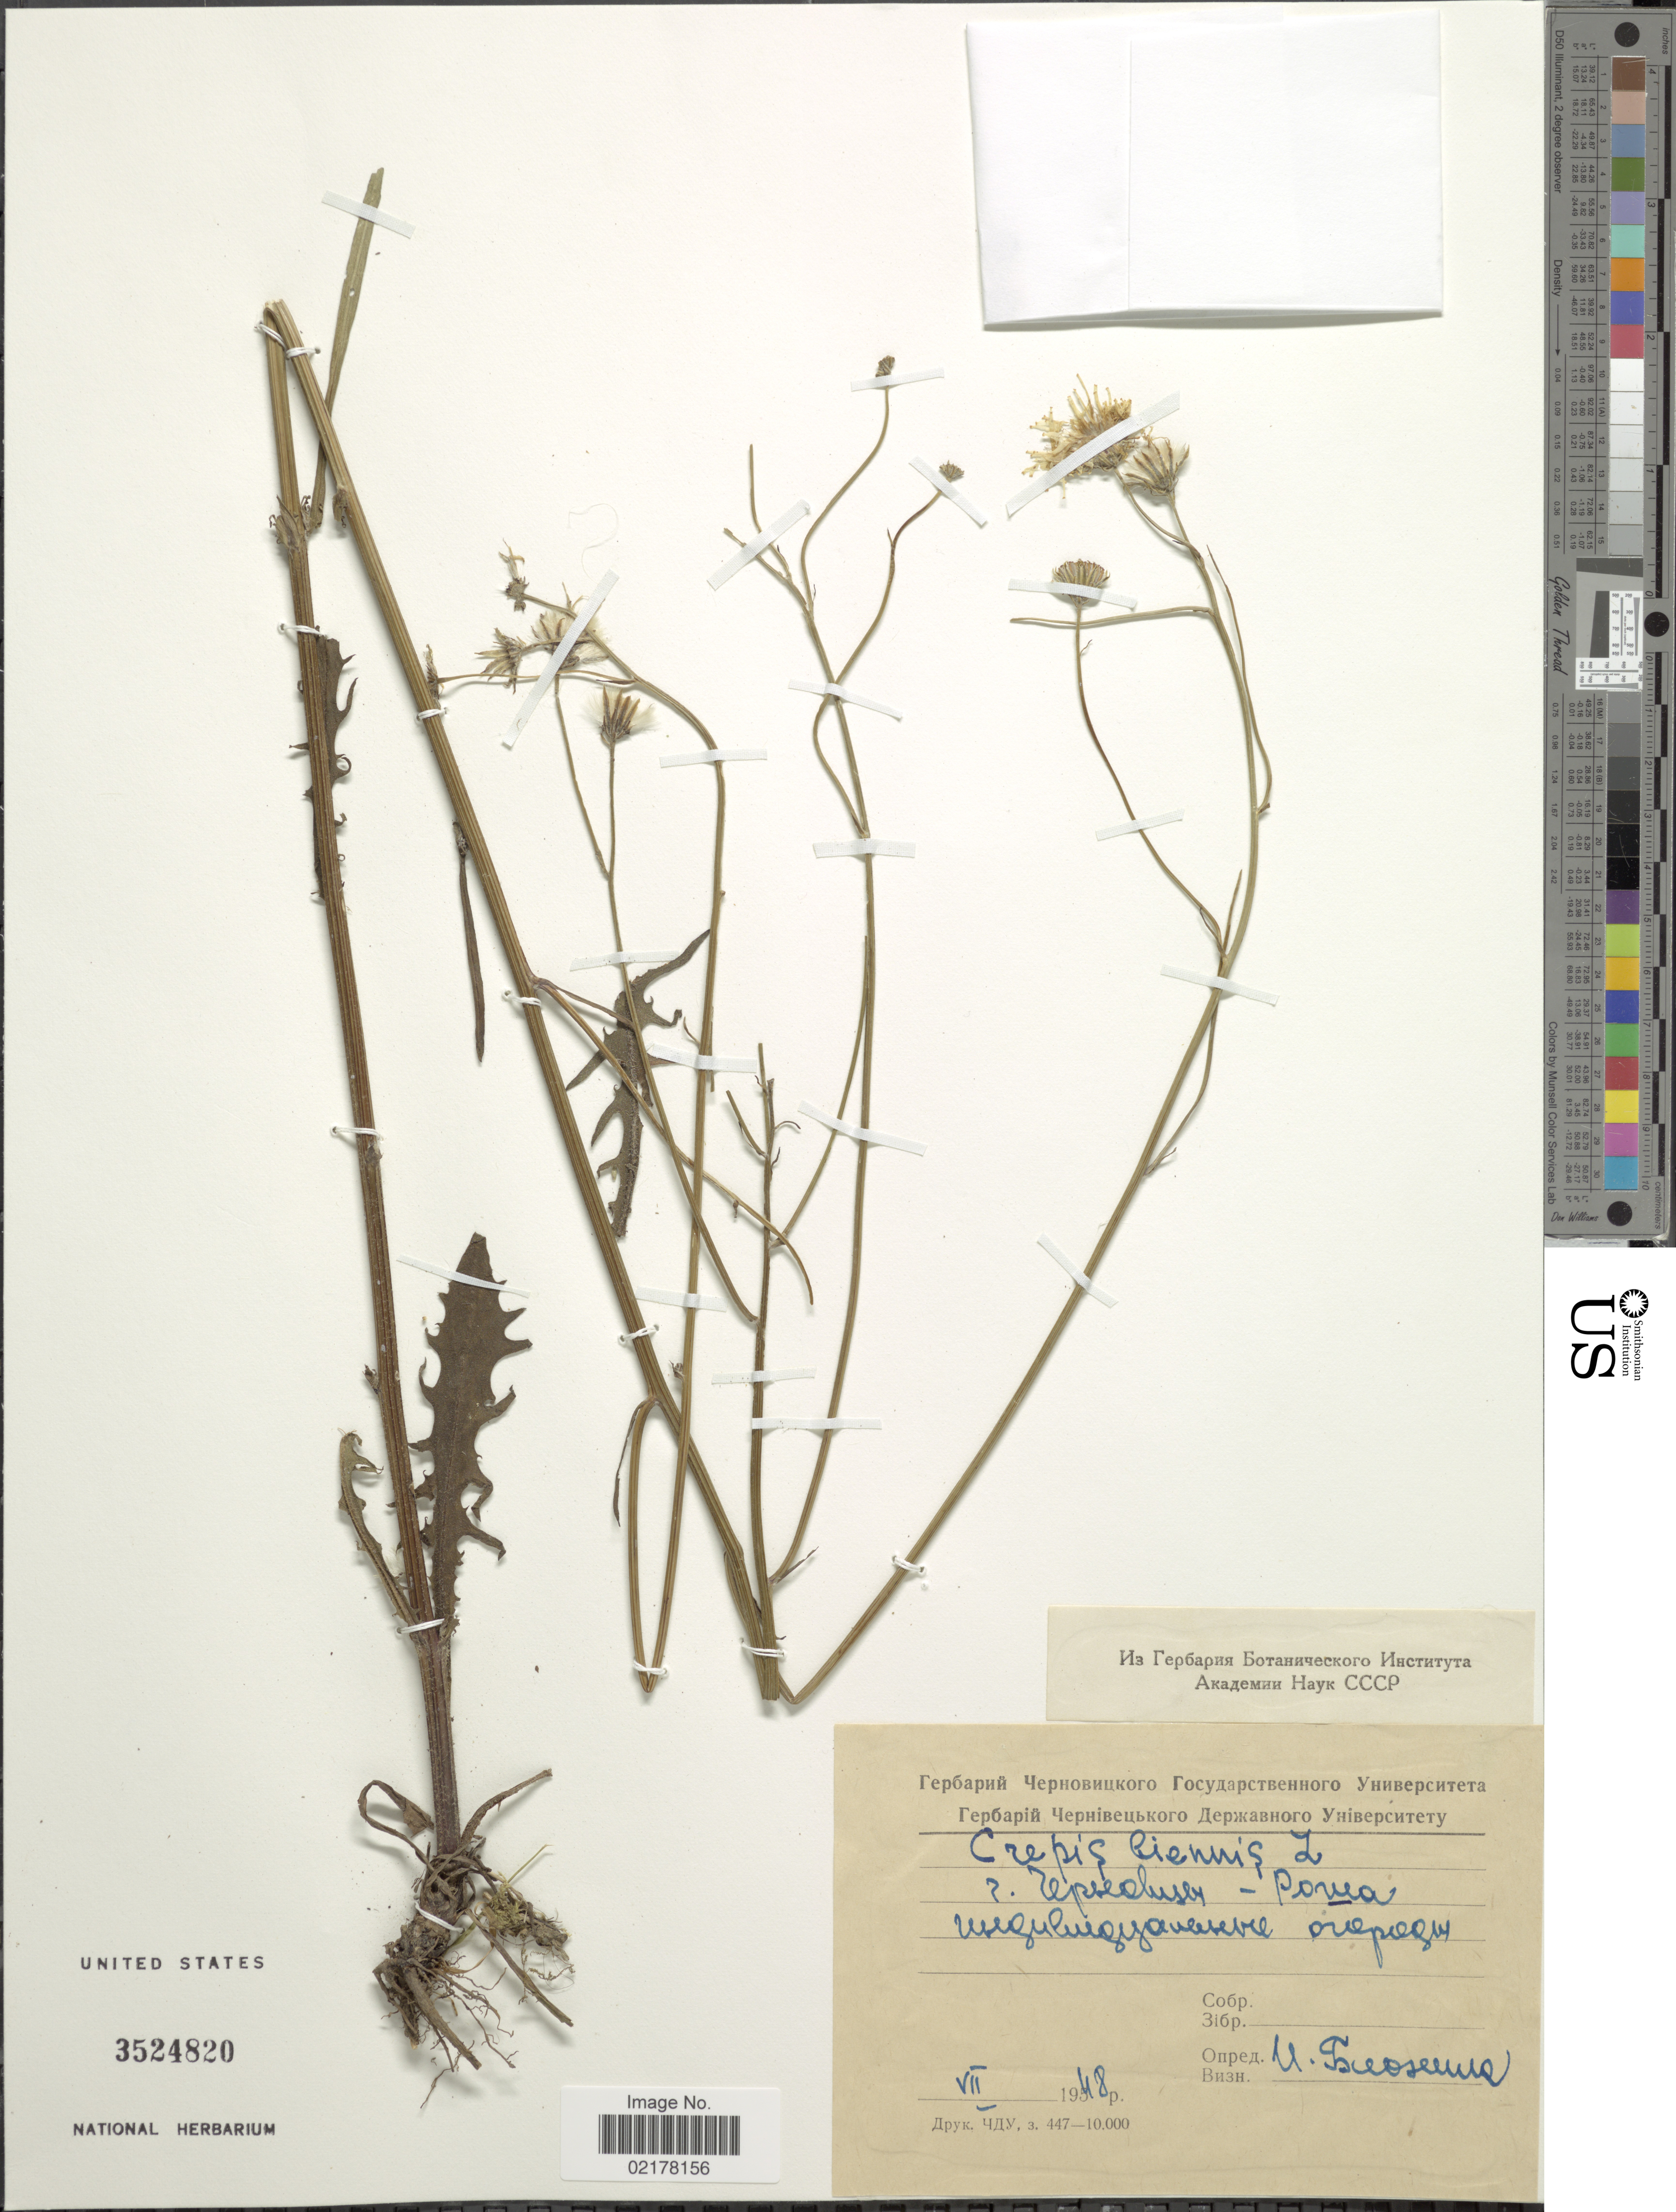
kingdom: Plantae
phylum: Tracheophyta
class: Magnoliopsida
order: Asterales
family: Asteraceae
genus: Crepis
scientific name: Crepis biennis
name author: L.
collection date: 1948-07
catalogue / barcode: US 3524820